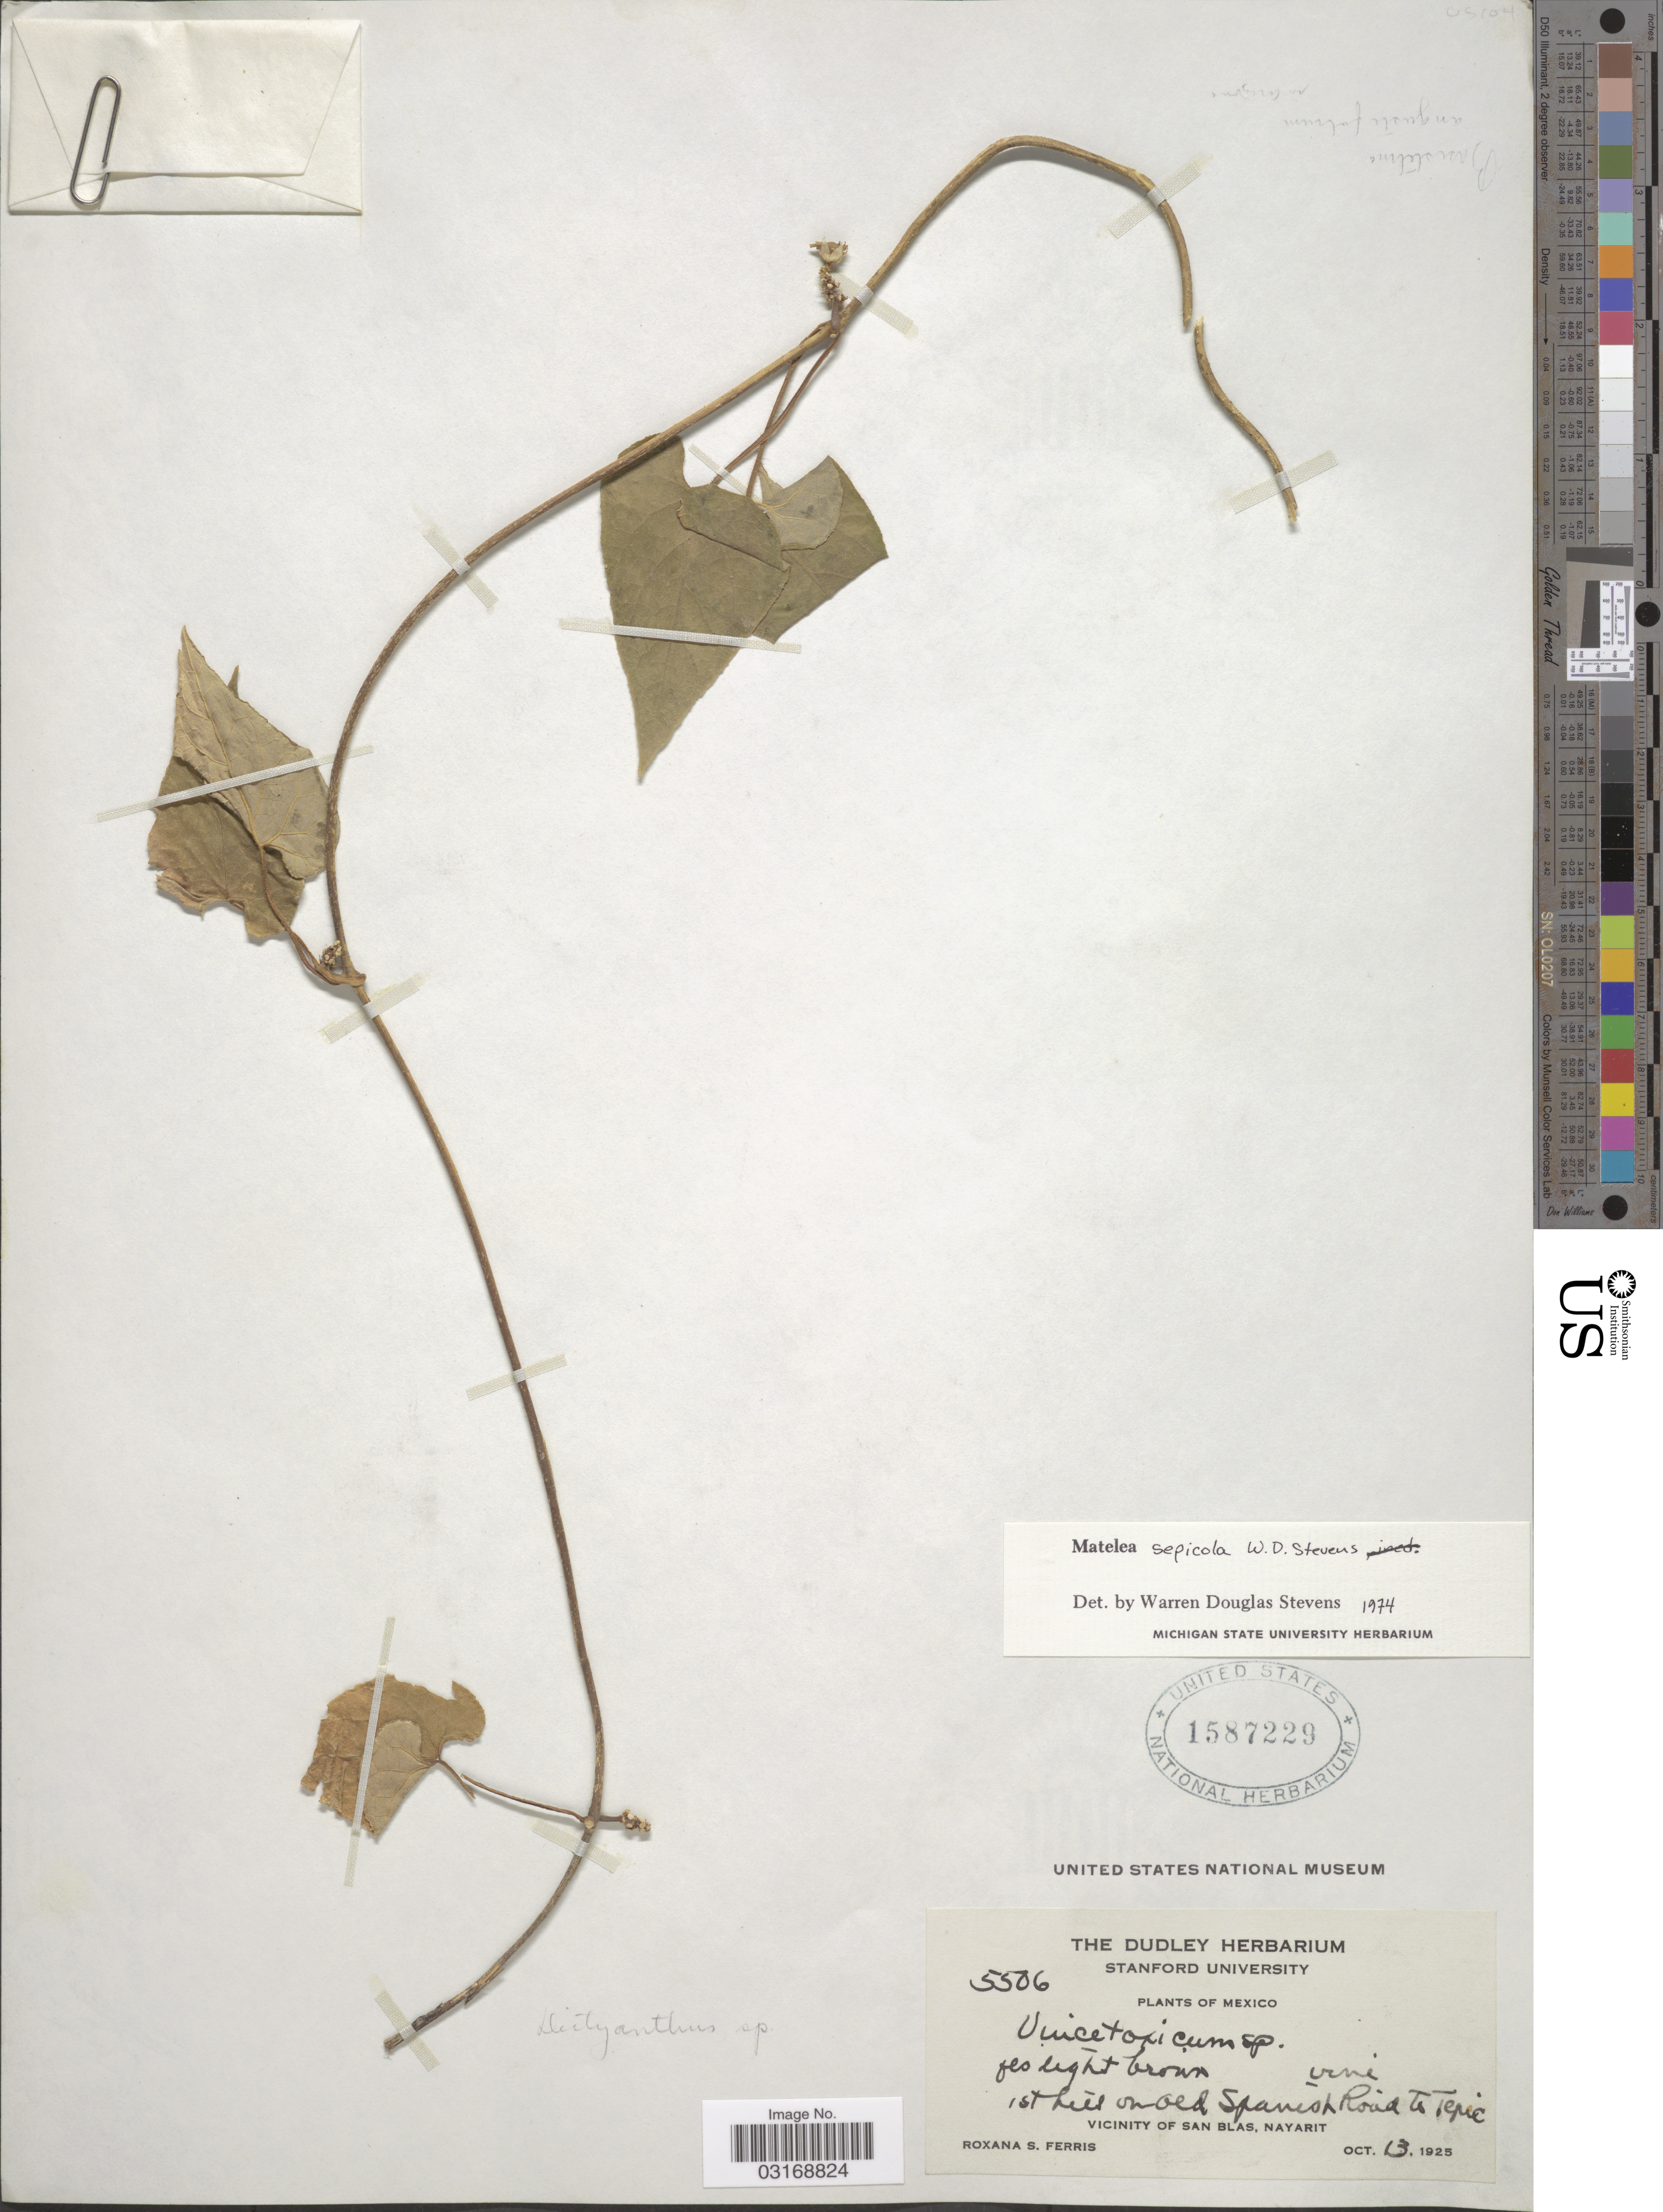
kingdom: Plantae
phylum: Tracheophyta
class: Magnoliopsida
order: Gentianales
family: Apocynaceae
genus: Matelea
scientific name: Matelea sepicola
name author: W.D. Stevens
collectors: R. S. Ferris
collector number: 5506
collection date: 1925-10-13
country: Mexico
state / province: Nayarit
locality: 1st hill on old Spanish Road to Tepic. Vicinity of San Blas.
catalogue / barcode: US 1587229